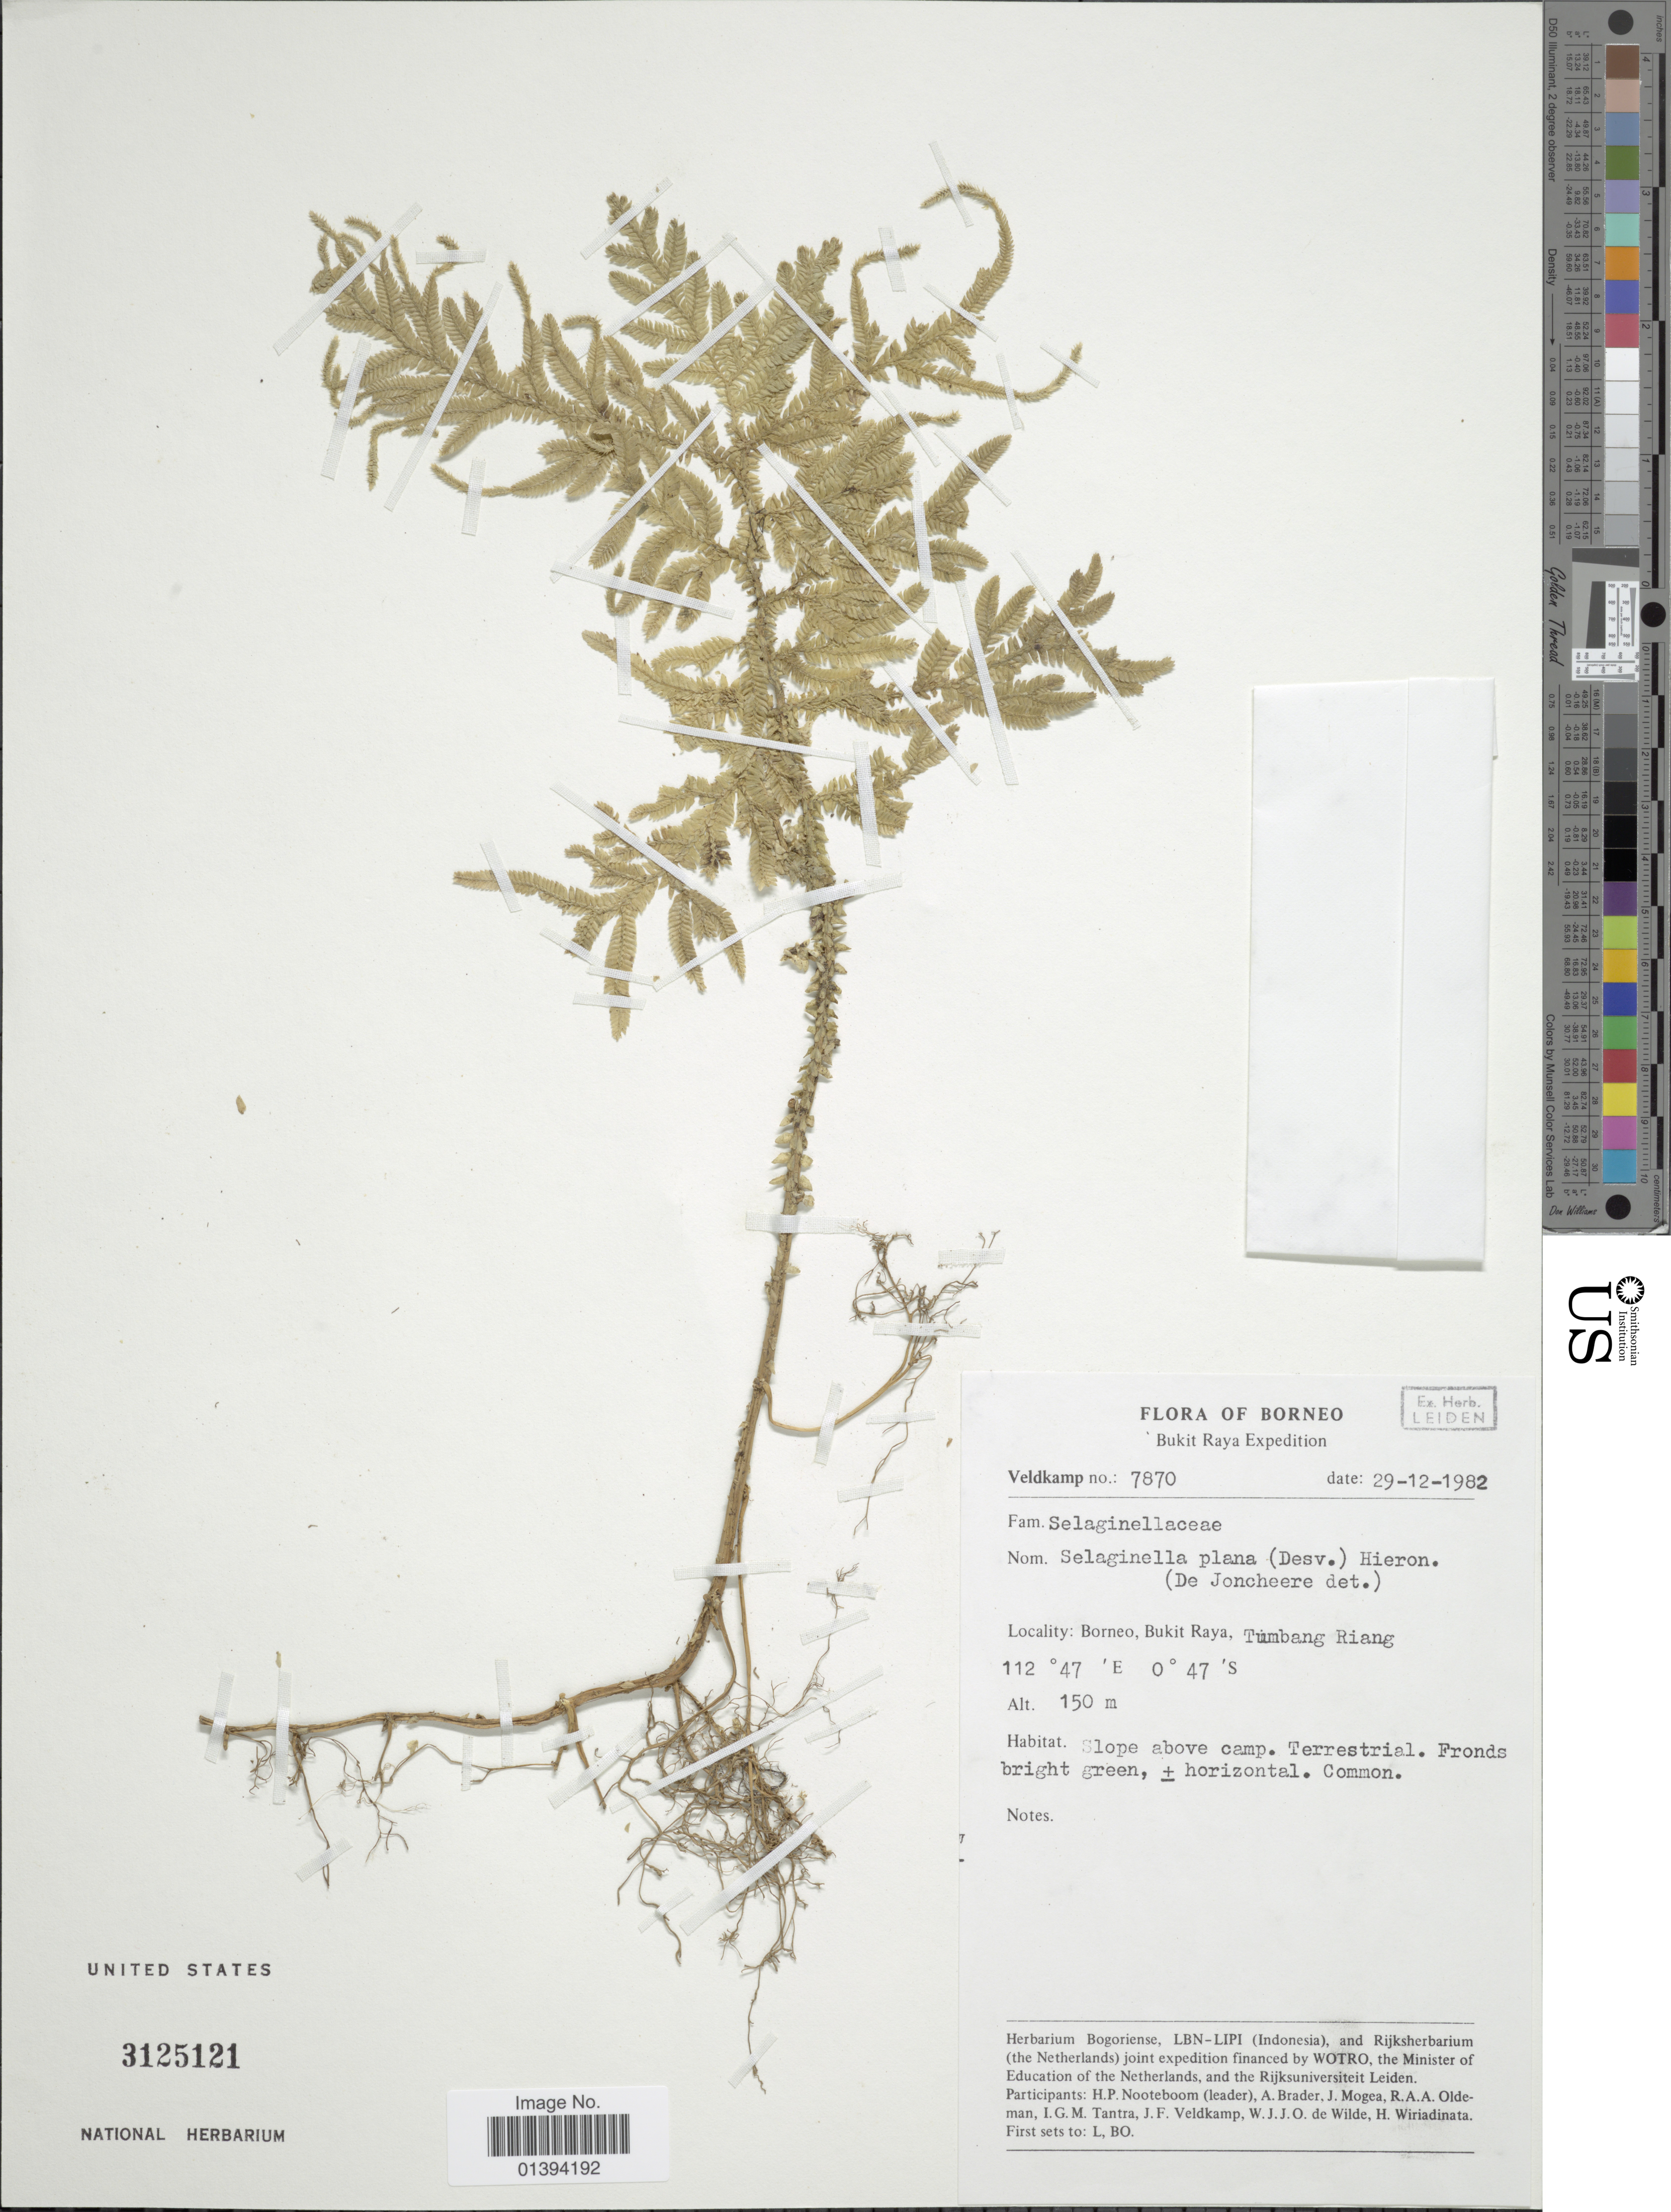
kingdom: Plantae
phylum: Tracheophyta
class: Lycopodiopsida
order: Selaginellales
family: Selaginellaceae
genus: Selaginella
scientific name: Selaginella plana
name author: (Desv. ex Poir.) Hieron.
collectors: J. F. Veldkamp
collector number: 7870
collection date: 1982-12-29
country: Indonesia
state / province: Kalimantan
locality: Borneo, Bukit Raya, Tumbang Riang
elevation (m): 150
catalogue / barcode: US 3125121